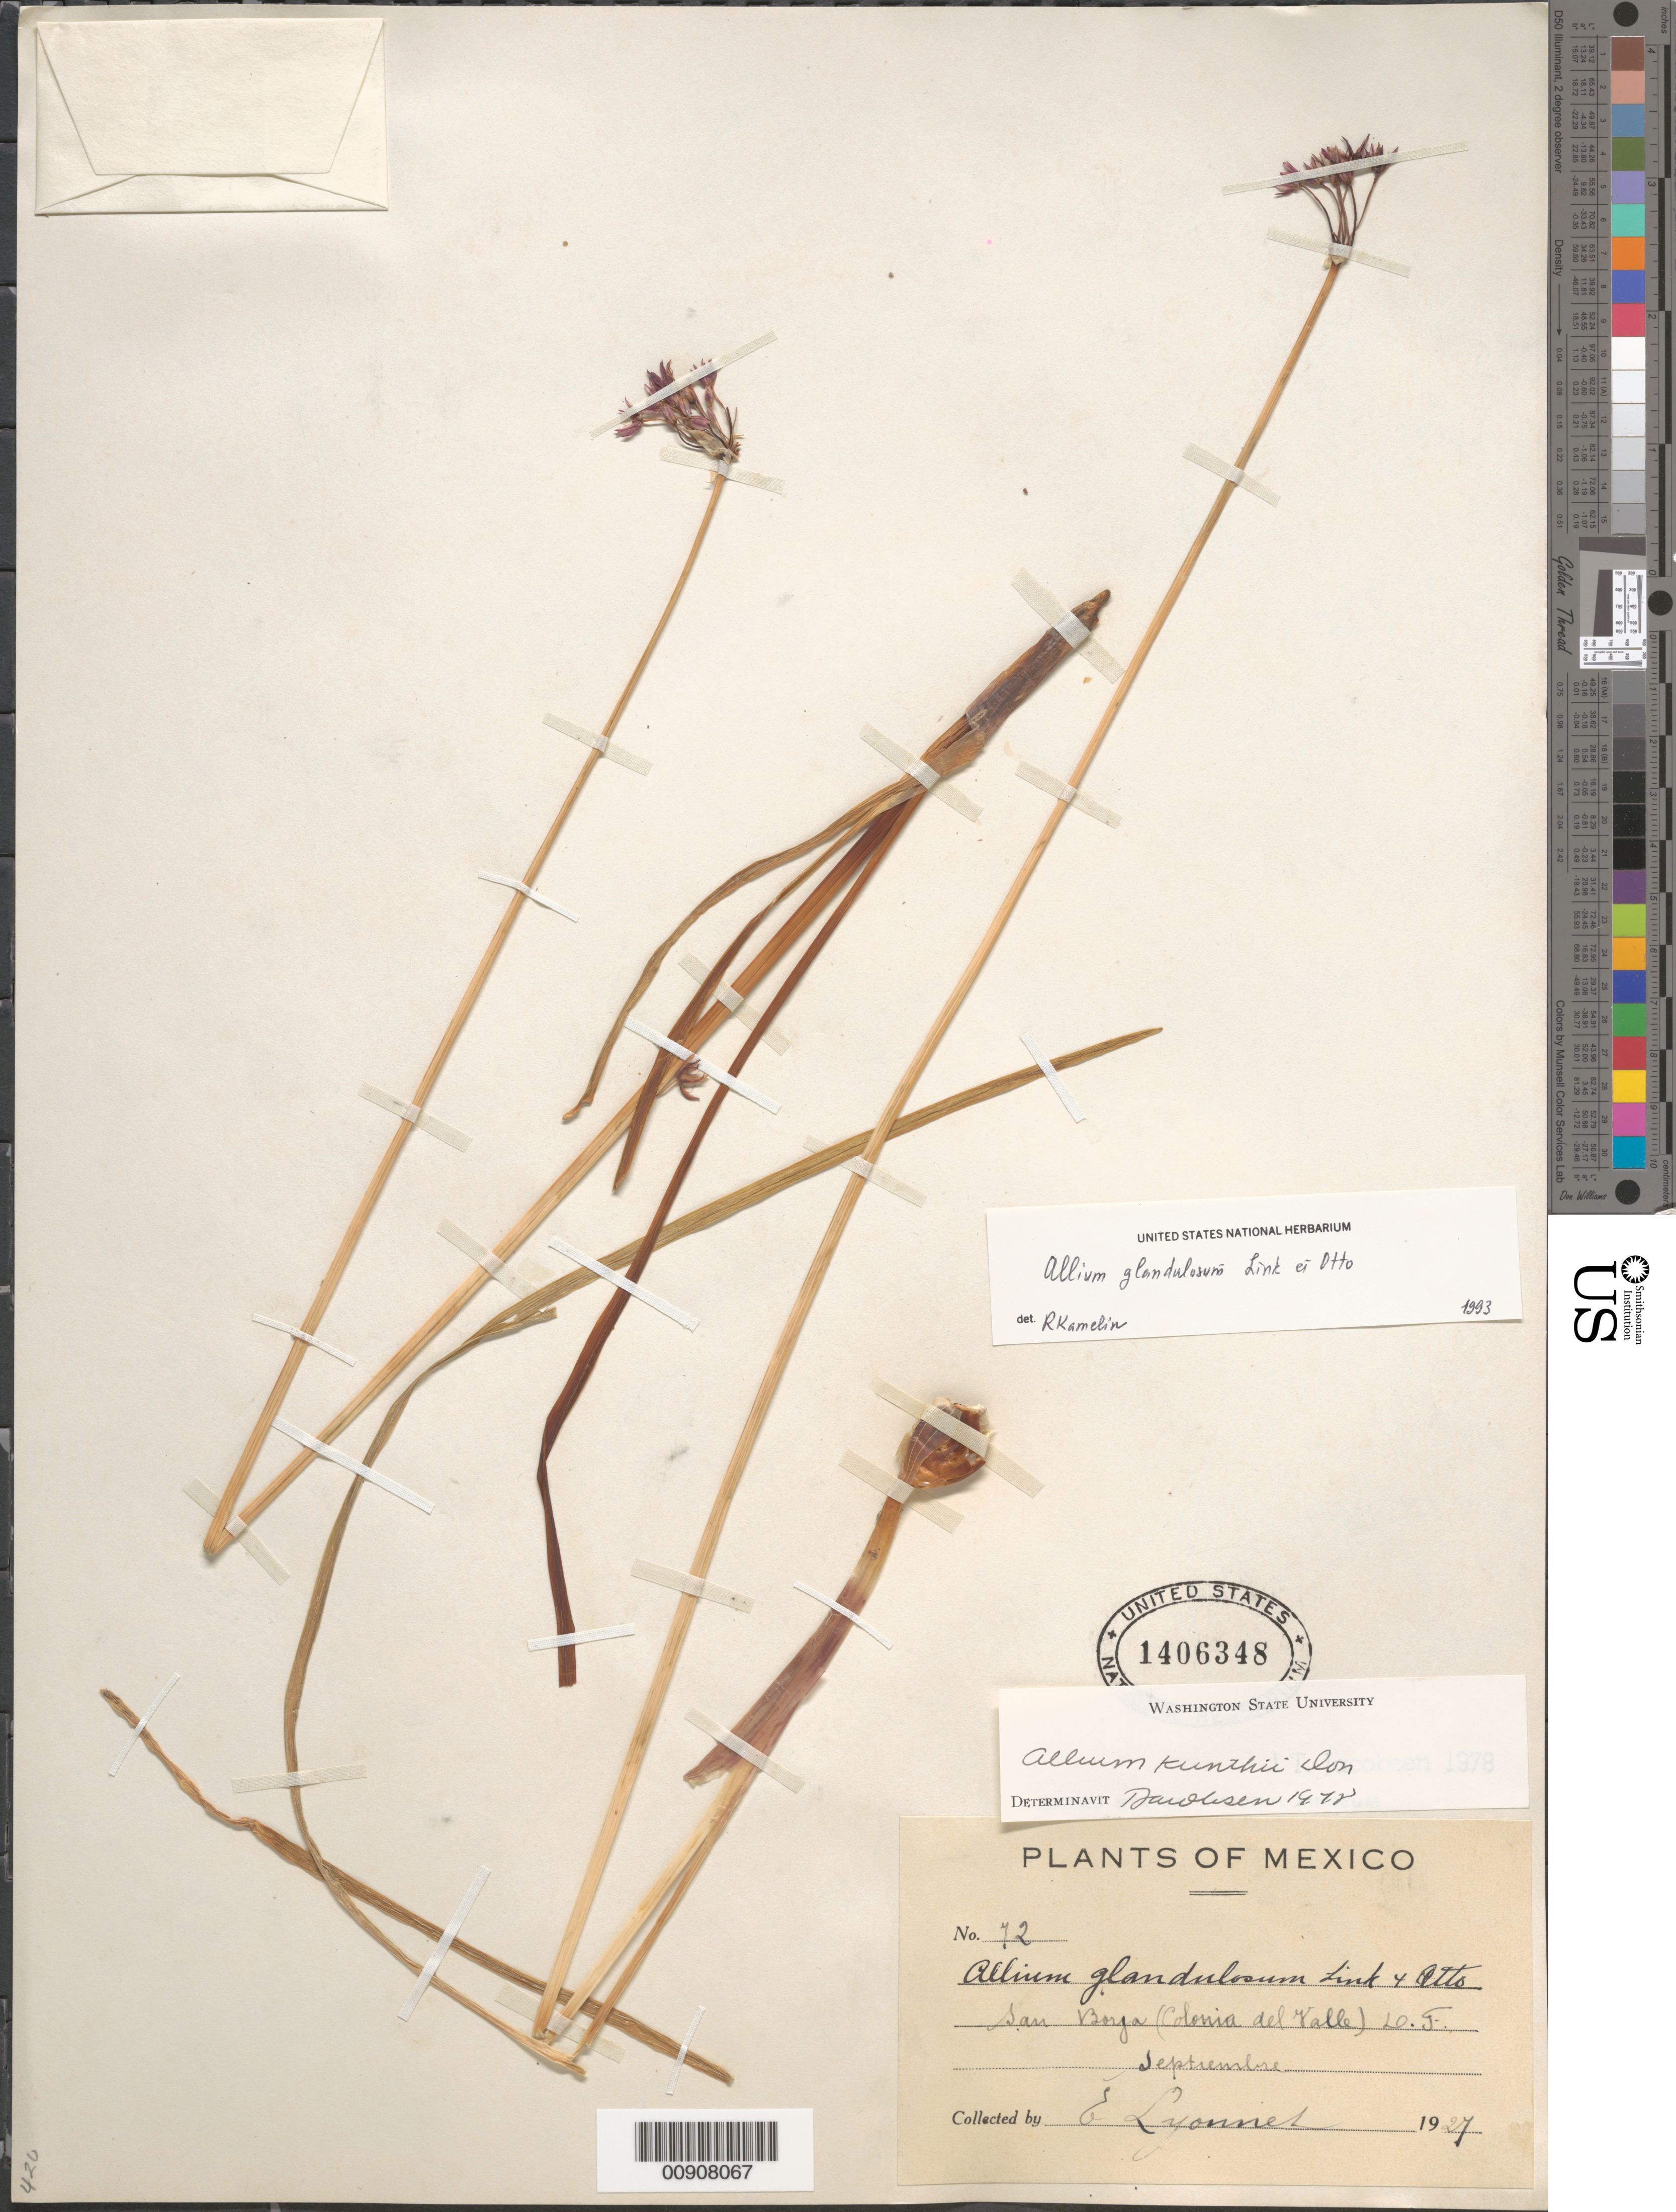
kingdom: Plantae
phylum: Tracheophyta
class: Liliopsida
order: Asparagales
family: Amaryllidaceae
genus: Allium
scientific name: Allium glandulosum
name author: Link & Otto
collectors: Bro. E. Lyonnet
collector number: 72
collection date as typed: Sep 1927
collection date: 1927-09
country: Mexico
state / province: Distrito Federal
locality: San Borja (Colonia del Valle) D.F.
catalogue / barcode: US 1406348